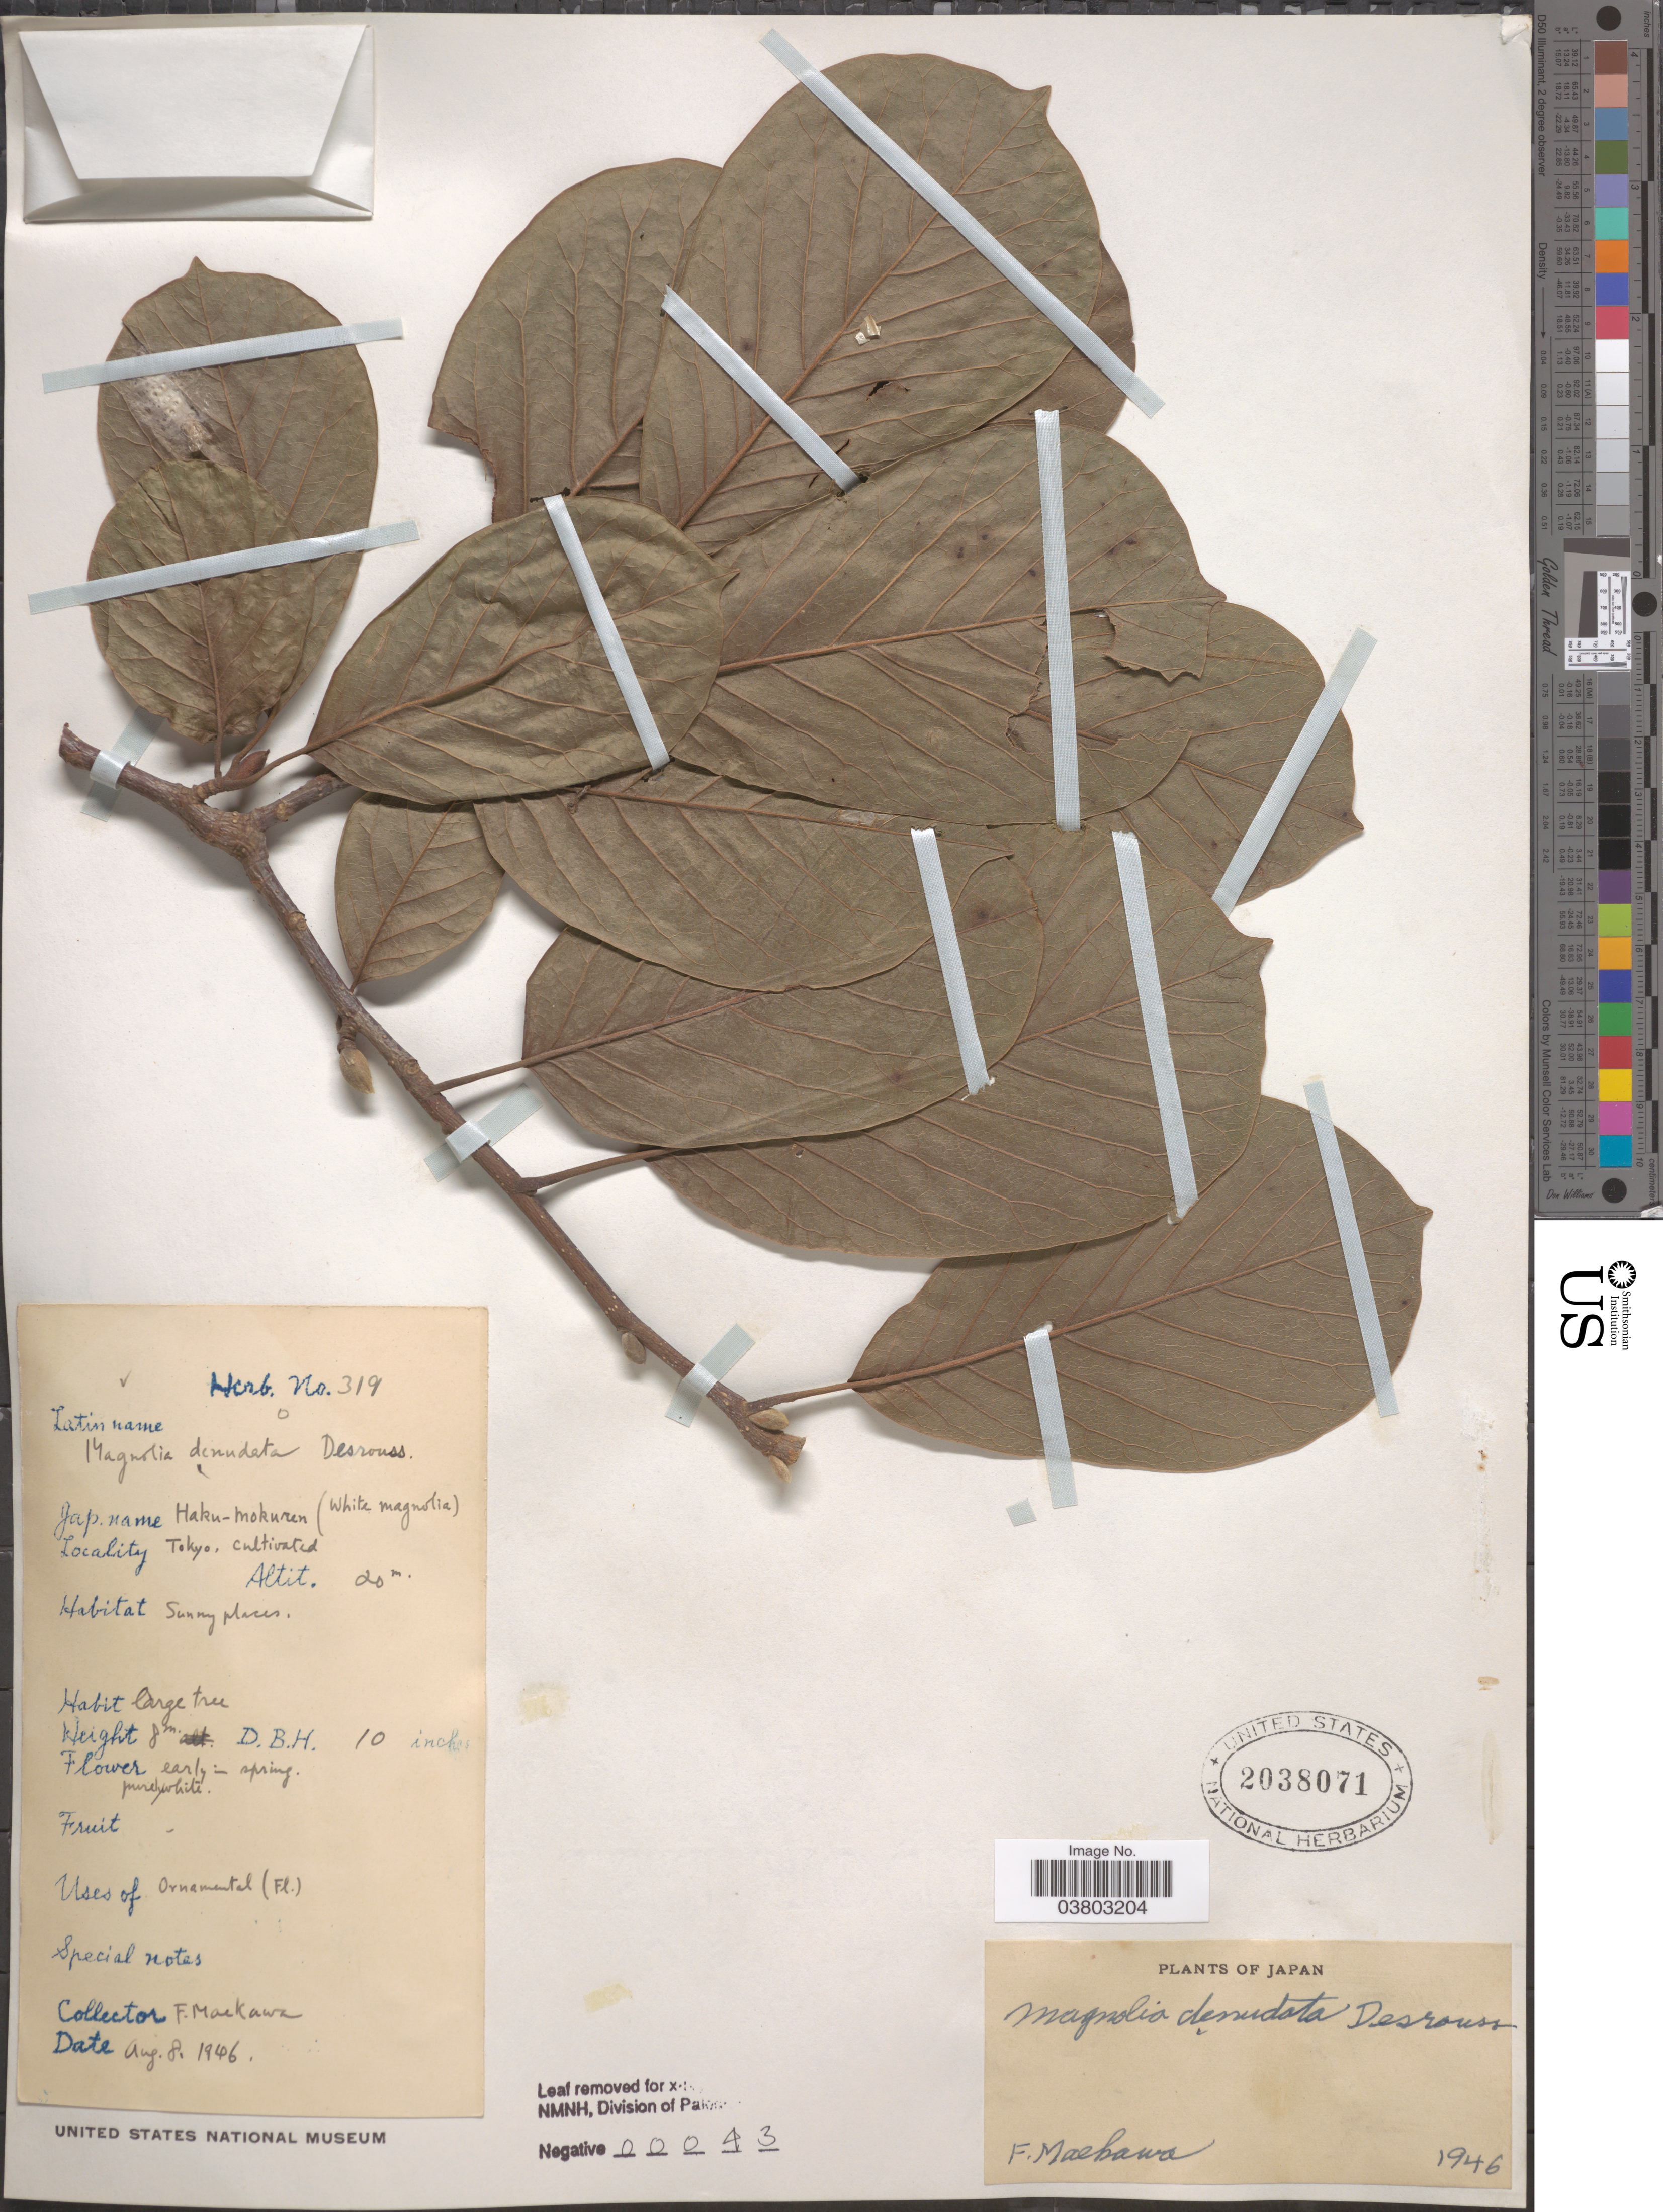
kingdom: Plantae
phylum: Tracheophyta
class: Magnoliopsida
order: Magnoliales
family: Magnoliaceae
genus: Magnolia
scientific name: Magnolia denudata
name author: Desr.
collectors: F. Maikawa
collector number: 319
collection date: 1946-08-08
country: Japan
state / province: Tokyo, Federal City of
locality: Tokyo.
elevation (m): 20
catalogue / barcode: US 2038071